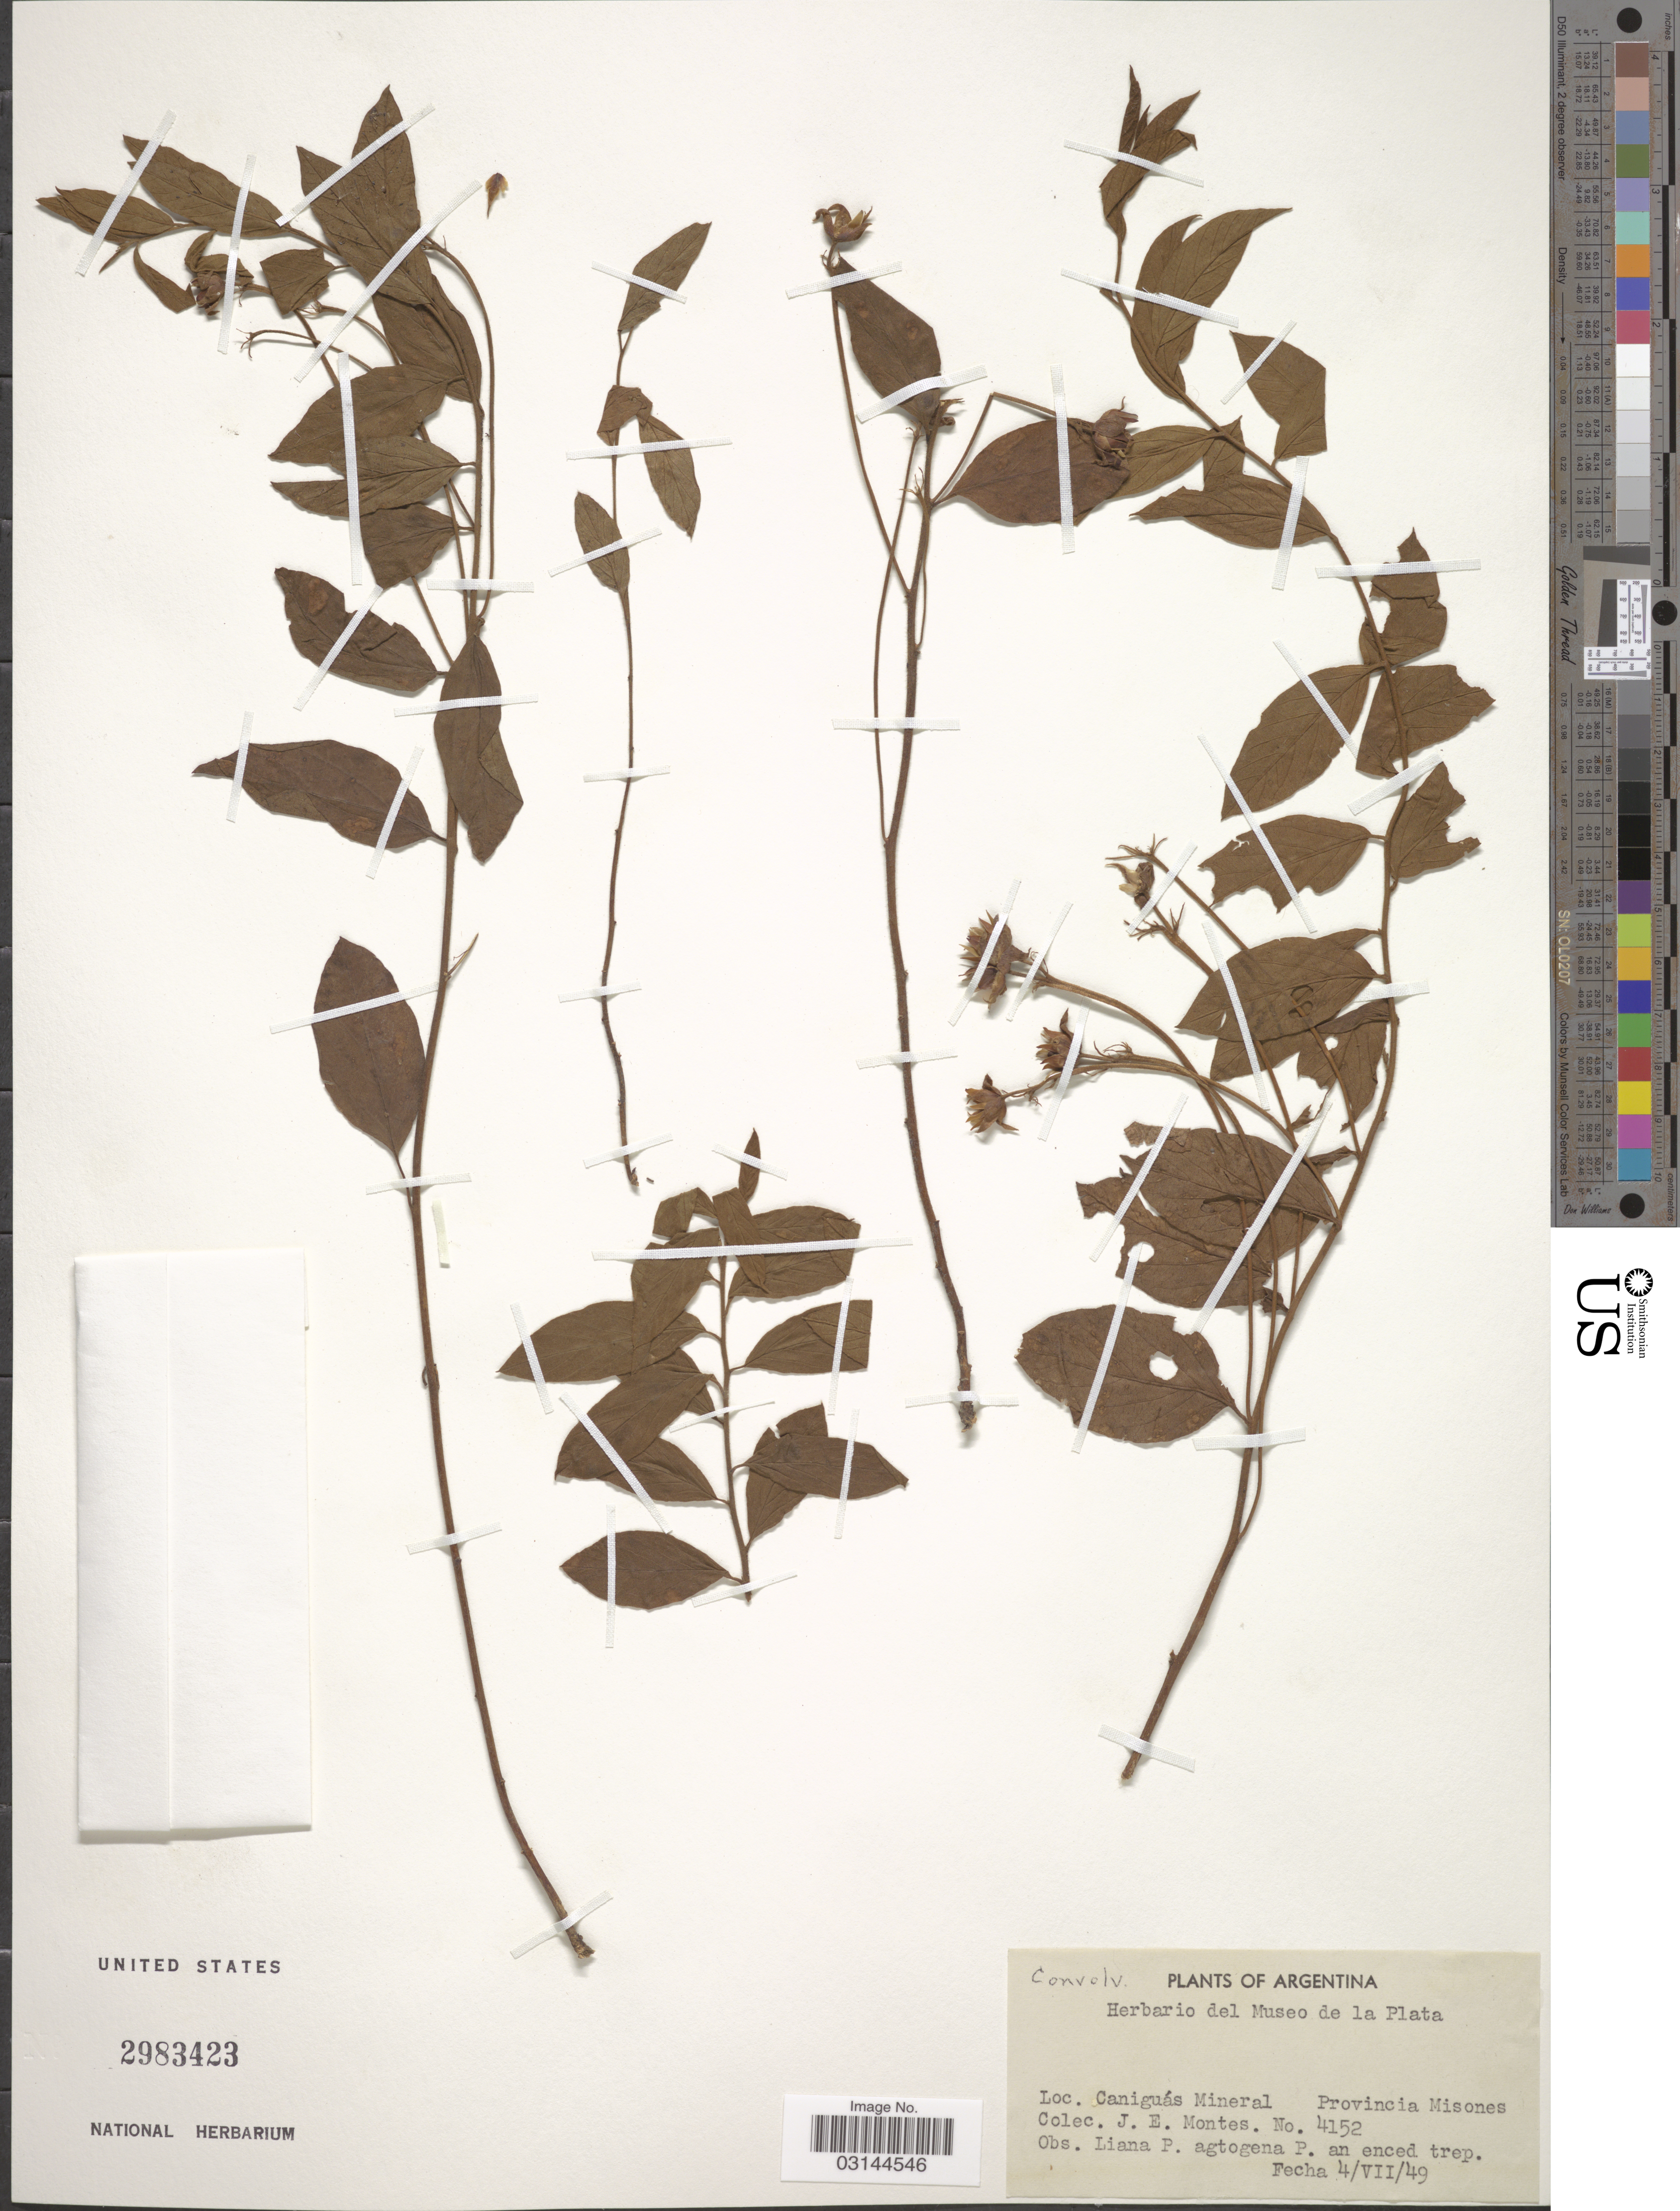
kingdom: Plantae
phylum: Tracheophyta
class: Magnoliopsida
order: Solanales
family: Convolvulaceae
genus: Jacquemontia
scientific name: Jacquemontia sp.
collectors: J. E. Montes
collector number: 4152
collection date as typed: Transcribed d/m/y: 4/7/49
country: Argentina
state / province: Misiones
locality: Caniguás Mineral. Provincia Misiones.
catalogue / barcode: US 2983423